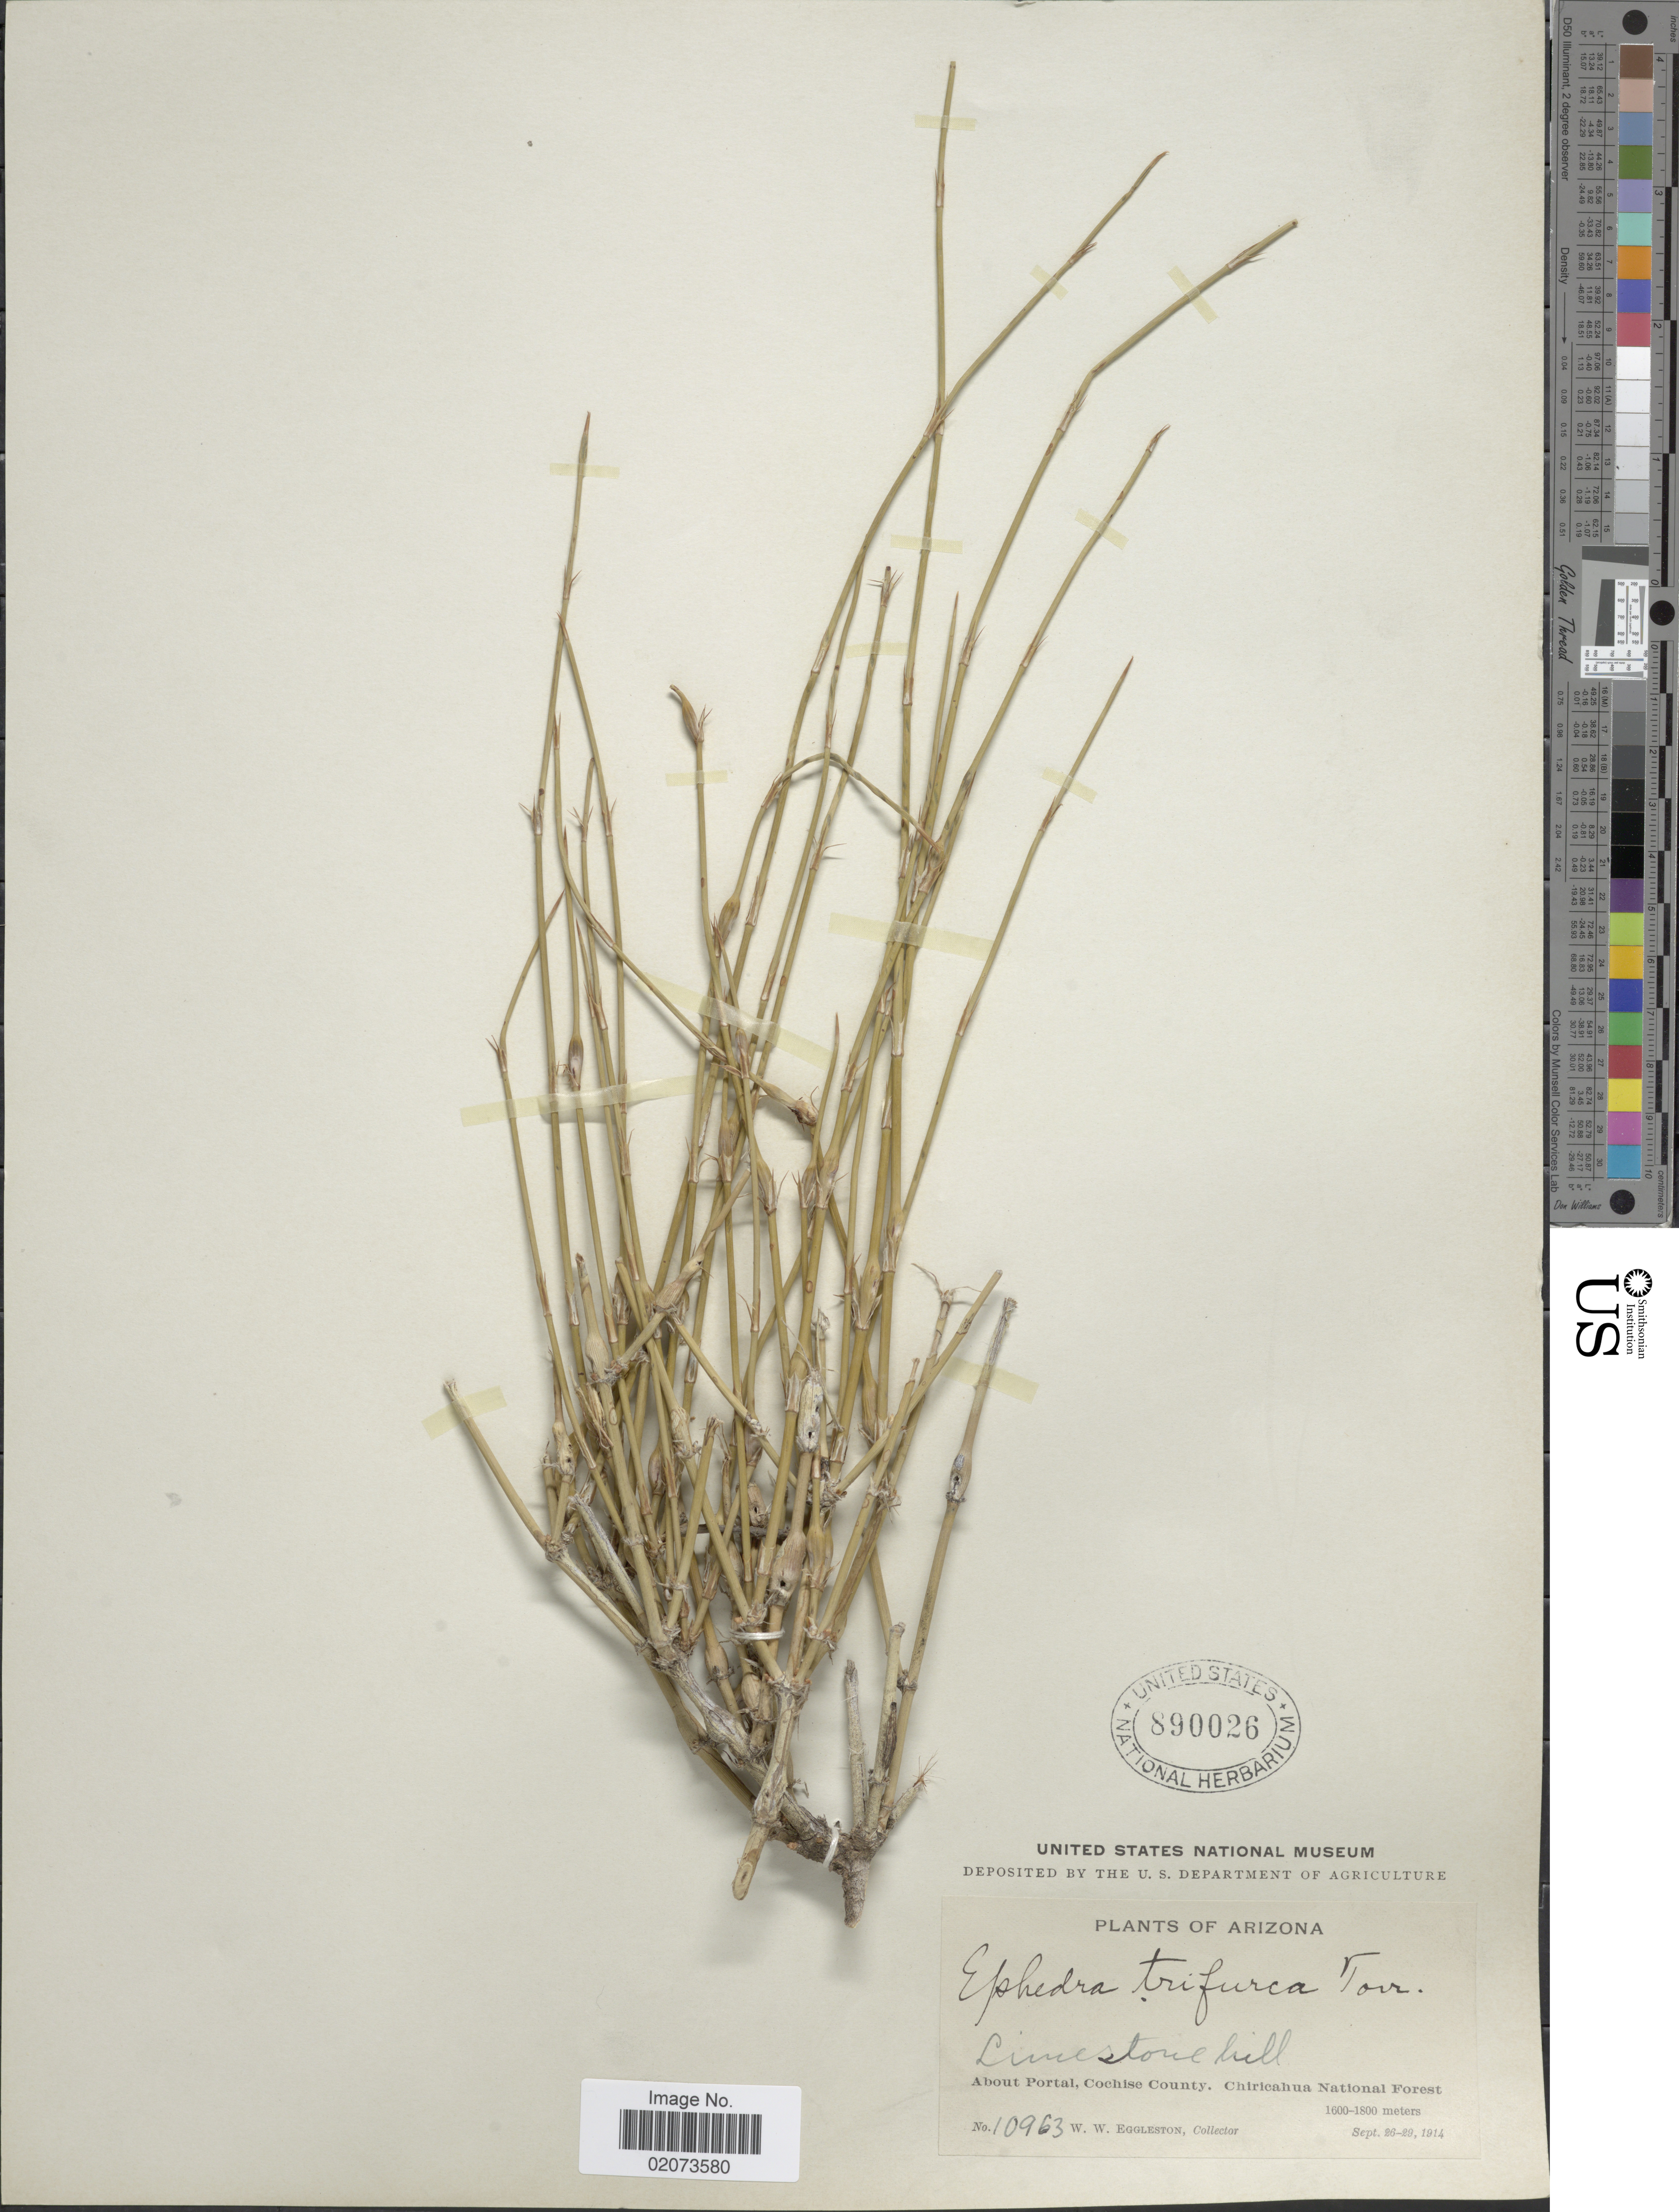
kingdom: Plantae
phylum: Tracheophyta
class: Gnetopsida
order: Ephedrales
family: Ephedraceae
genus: Ephedra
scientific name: Ephedra trifurca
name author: Torr. ex S. Watson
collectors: W. W. Eggleston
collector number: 10963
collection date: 1914-09-26/1914-09-29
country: United States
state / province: Arizona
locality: Limestone hill, about Portal, Cochise County, Chiricahua National Forest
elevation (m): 1600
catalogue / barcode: US 890026